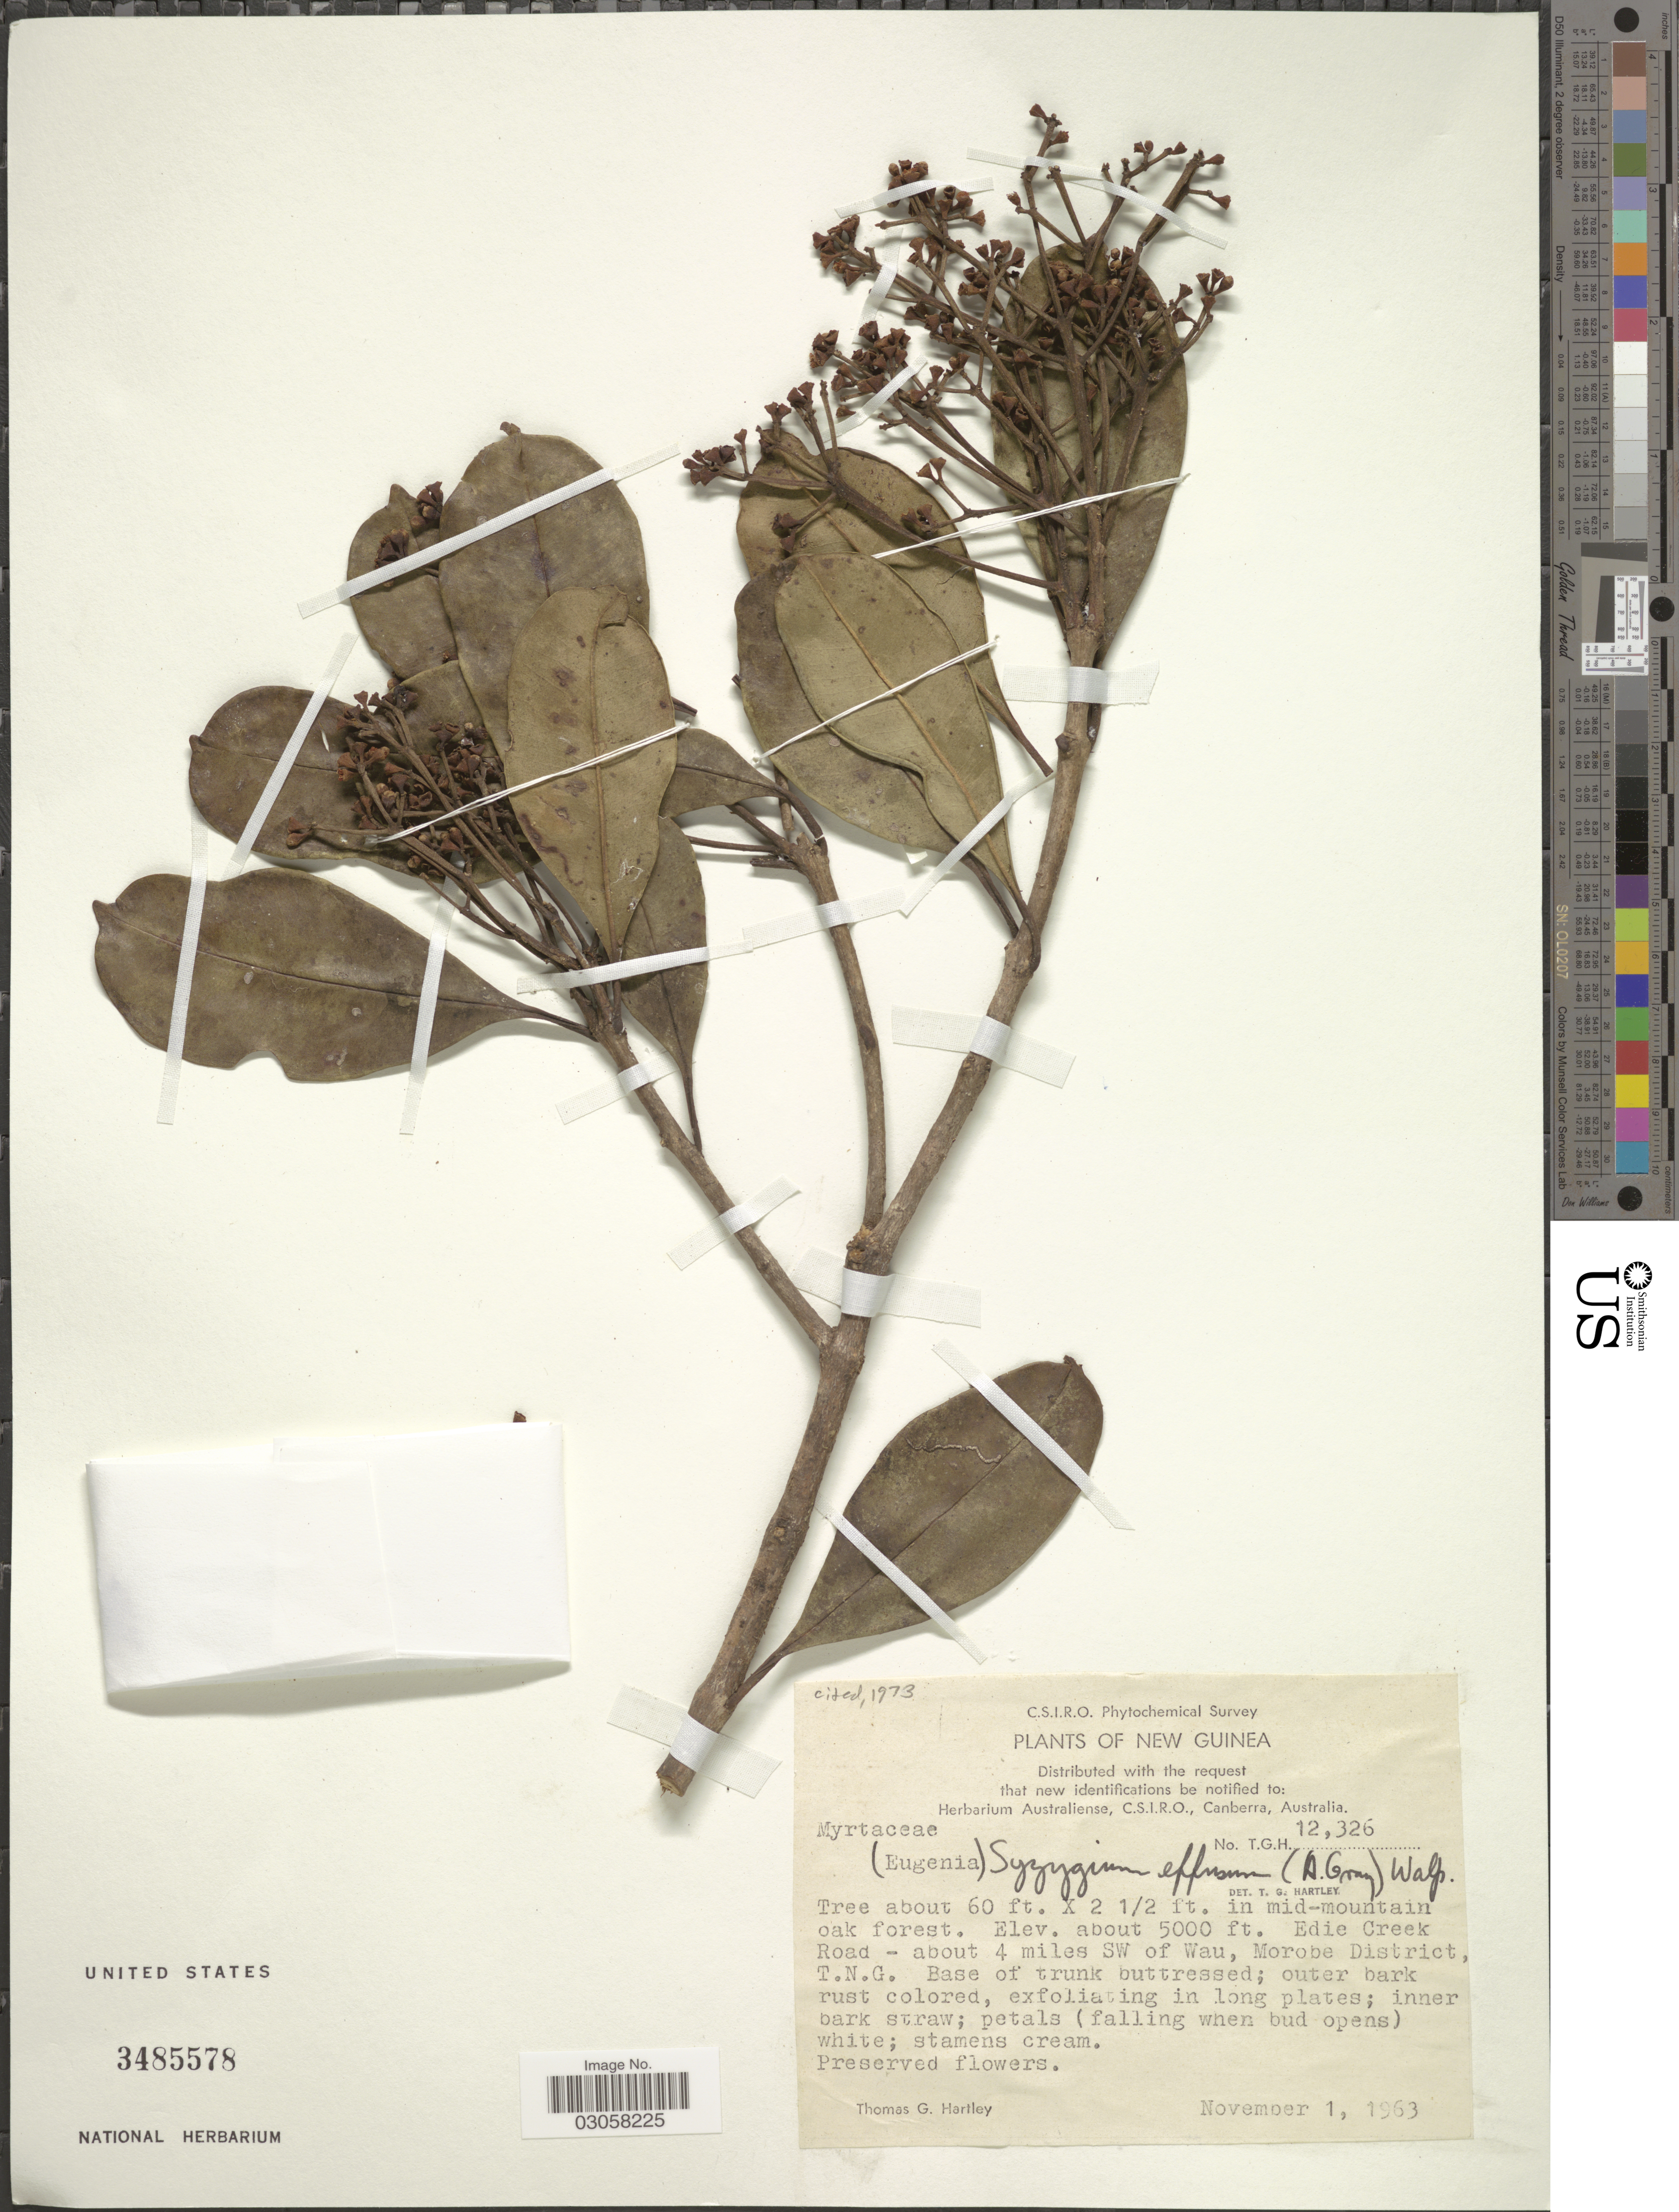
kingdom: Plantae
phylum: Tracheophyta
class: Magnoliopsida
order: Myrtales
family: Myrtaceae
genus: Syzygium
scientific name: Syzygium effusum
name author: (A. Gray) K. Müller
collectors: T. G. Hartley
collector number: T.G.H. 12326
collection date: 1963-11-01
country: Papua New Guinea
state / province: Morobe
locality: New Guinea. Edie Creek Road - about 4 miles SW of Wau, Morobe District, T. N. G.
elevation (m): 1524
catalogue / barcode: US 3485578